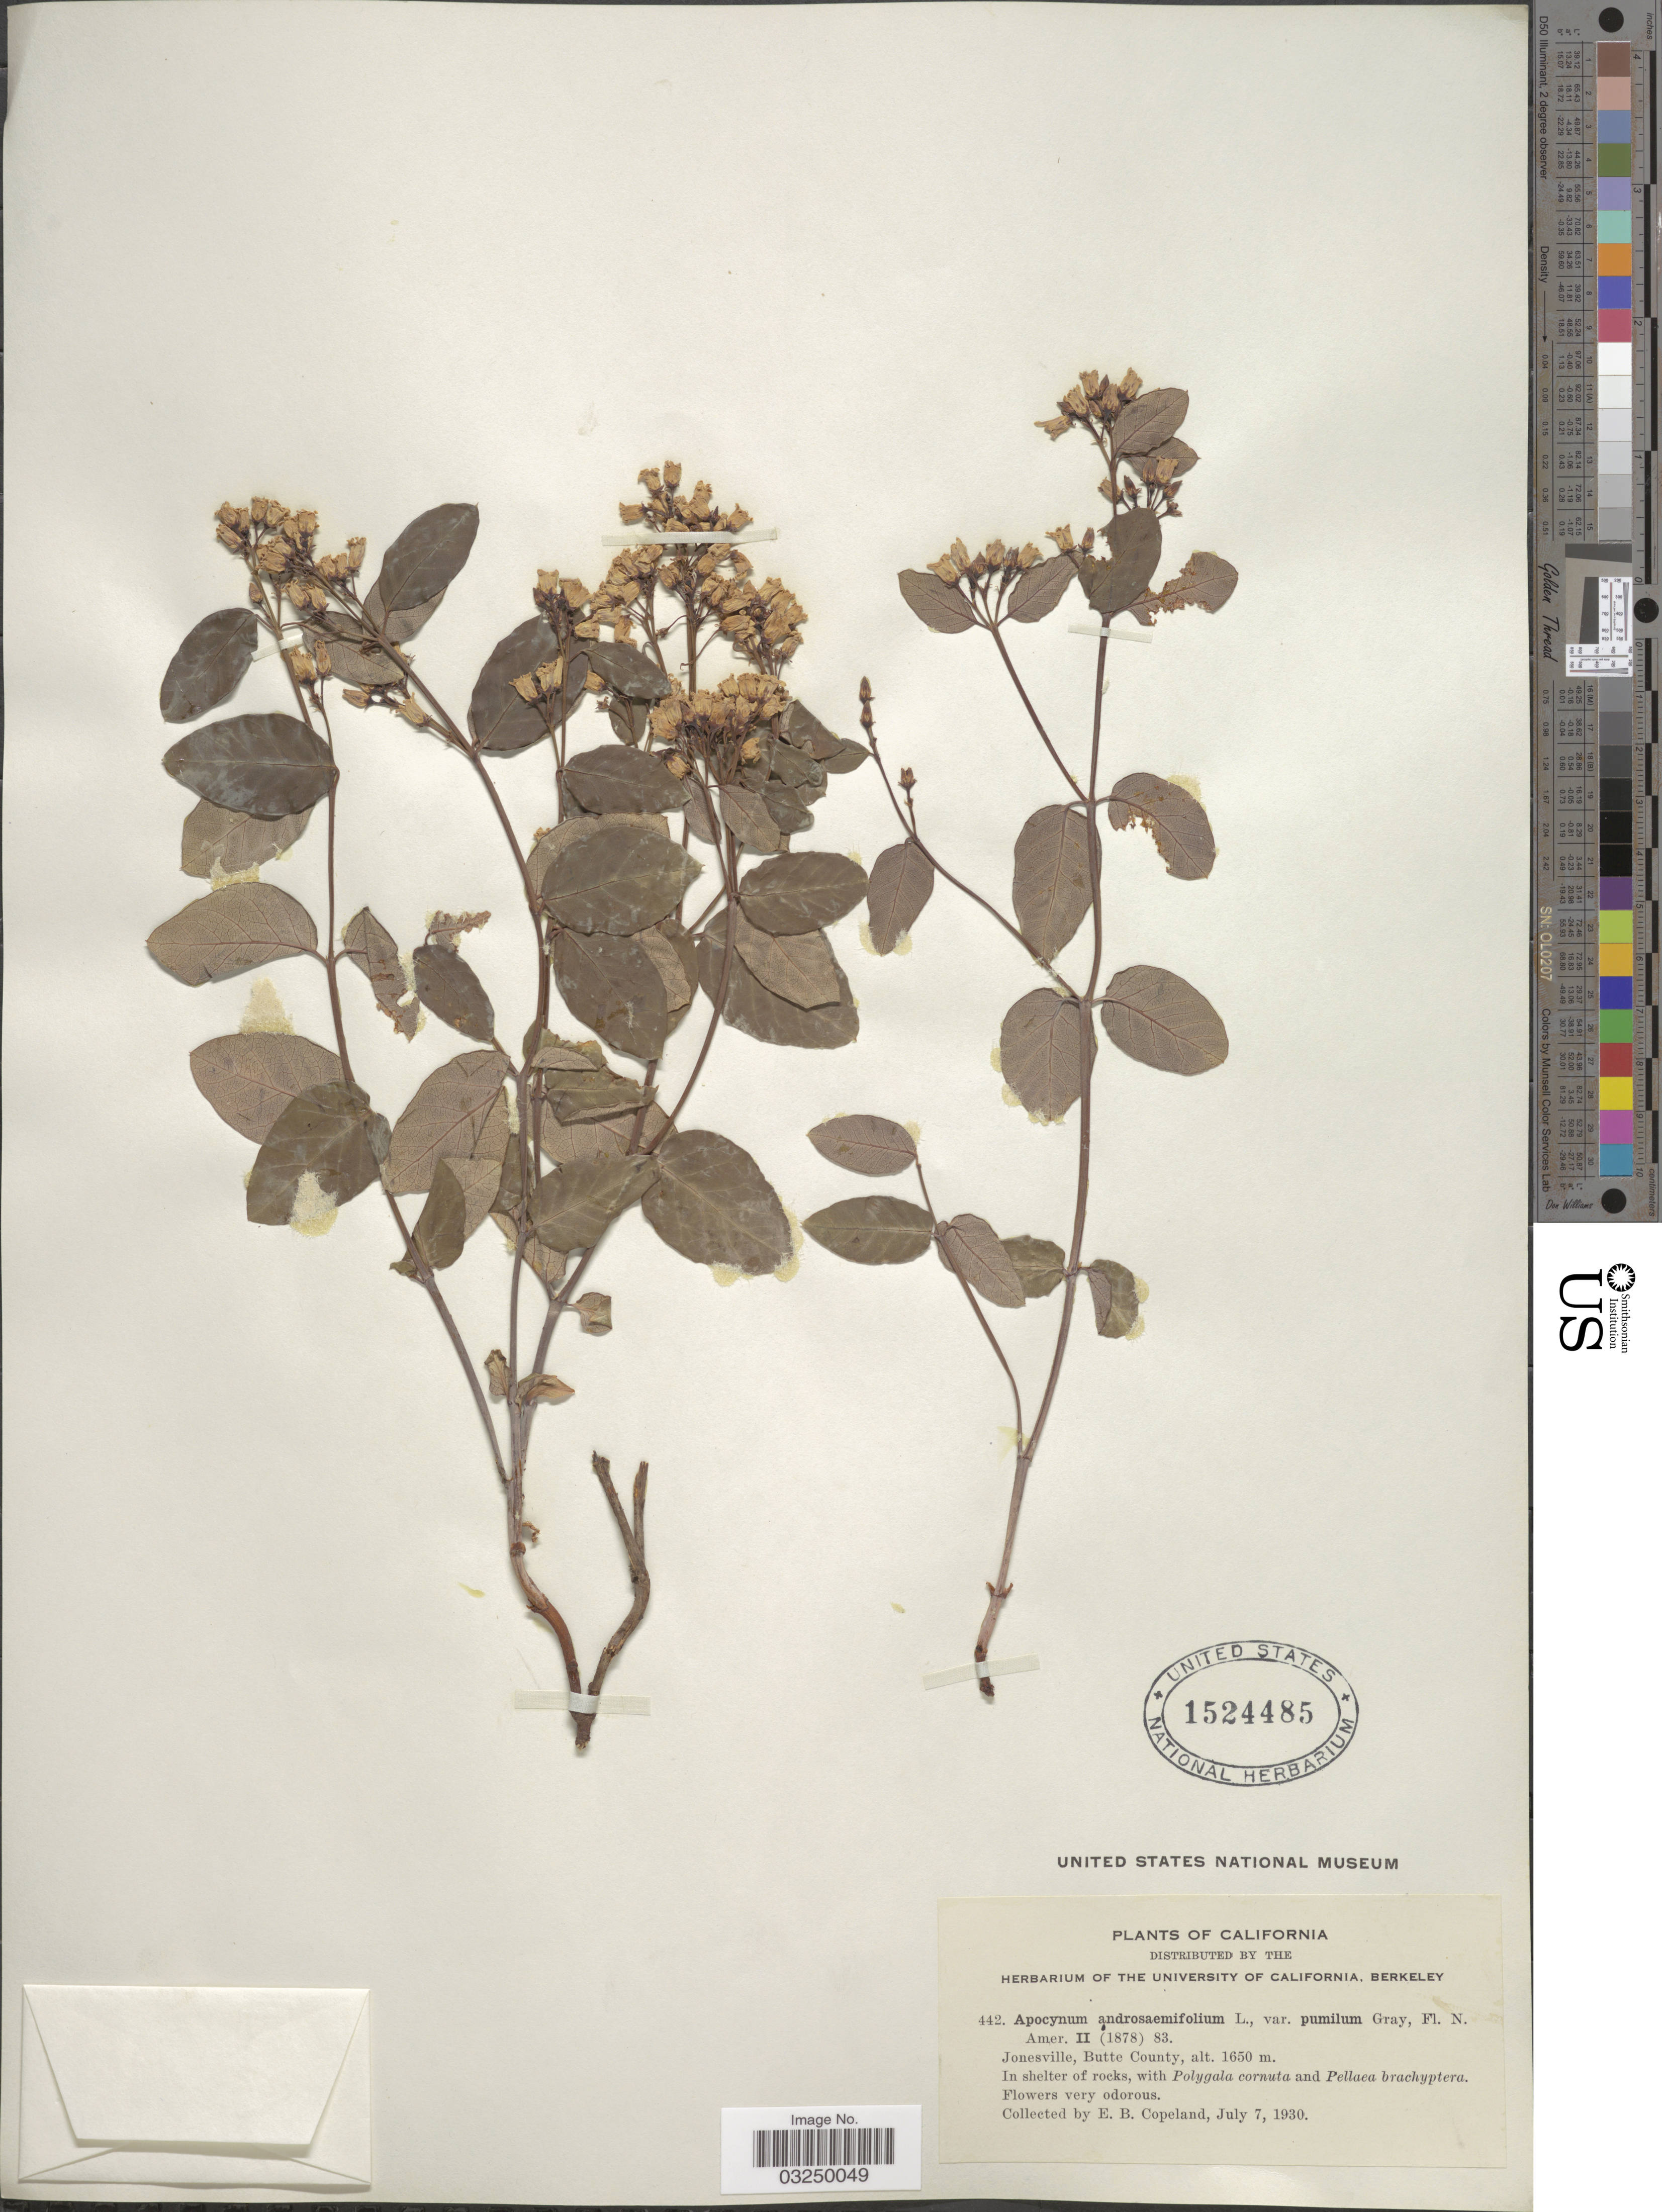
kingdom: Plantae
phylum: Tracheophyta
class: Magnoliopsida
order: Gentianales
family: Apocynaceae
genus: Apocynum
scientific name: Apocynum pumilum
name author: (A. Gray) Greene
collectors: E. B. Copeland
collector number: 442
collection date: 1930-07-07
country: United States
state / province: California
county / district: Butte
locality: Jonesville, Butte County.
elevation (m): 1650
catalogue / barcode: US 1524485